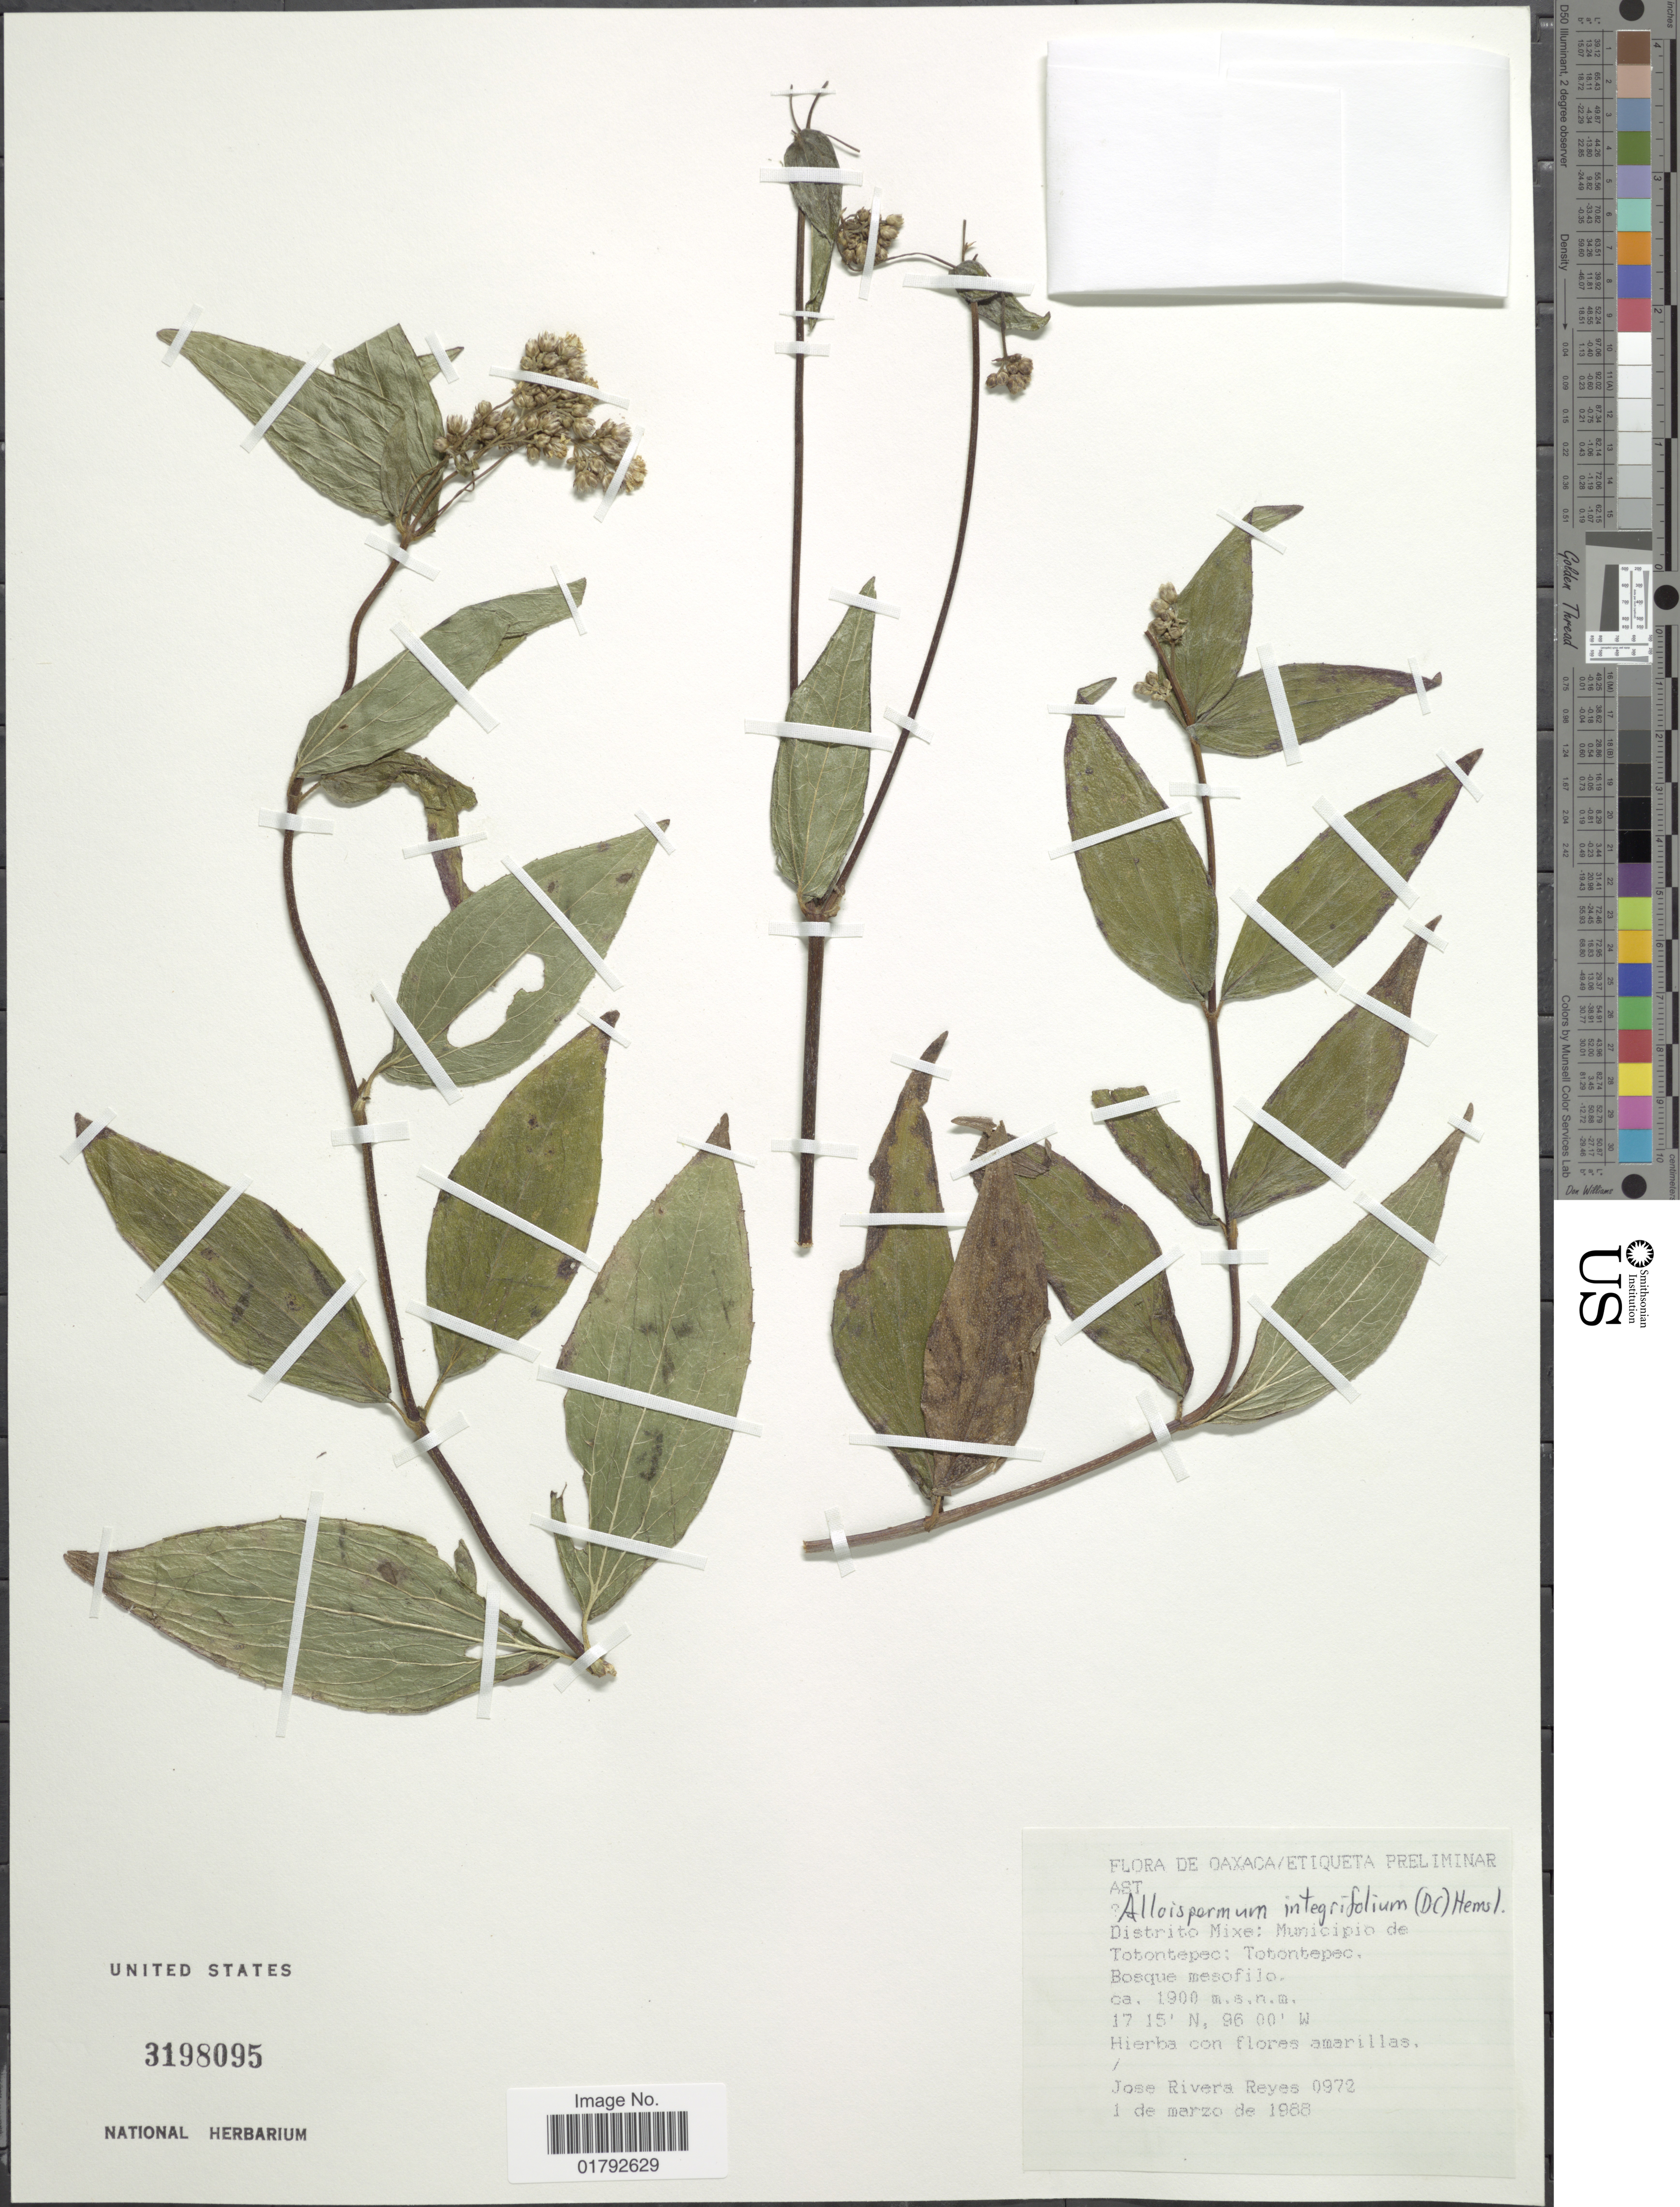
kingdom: Plantae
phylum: Tracheophyta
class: Magnoliopsida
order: Asterales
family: Asteraceae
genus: Alloispermum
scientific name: Alloispermum integrifolium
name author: (DC.) H. Rob.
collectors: J. Reyes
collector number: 0972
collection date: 1988-03-01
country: Mexico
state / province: Oaxaca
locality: Distrito Mixe:Municipio de Totontepec; Totontepec.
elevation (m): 1900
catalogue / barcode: US 3198095